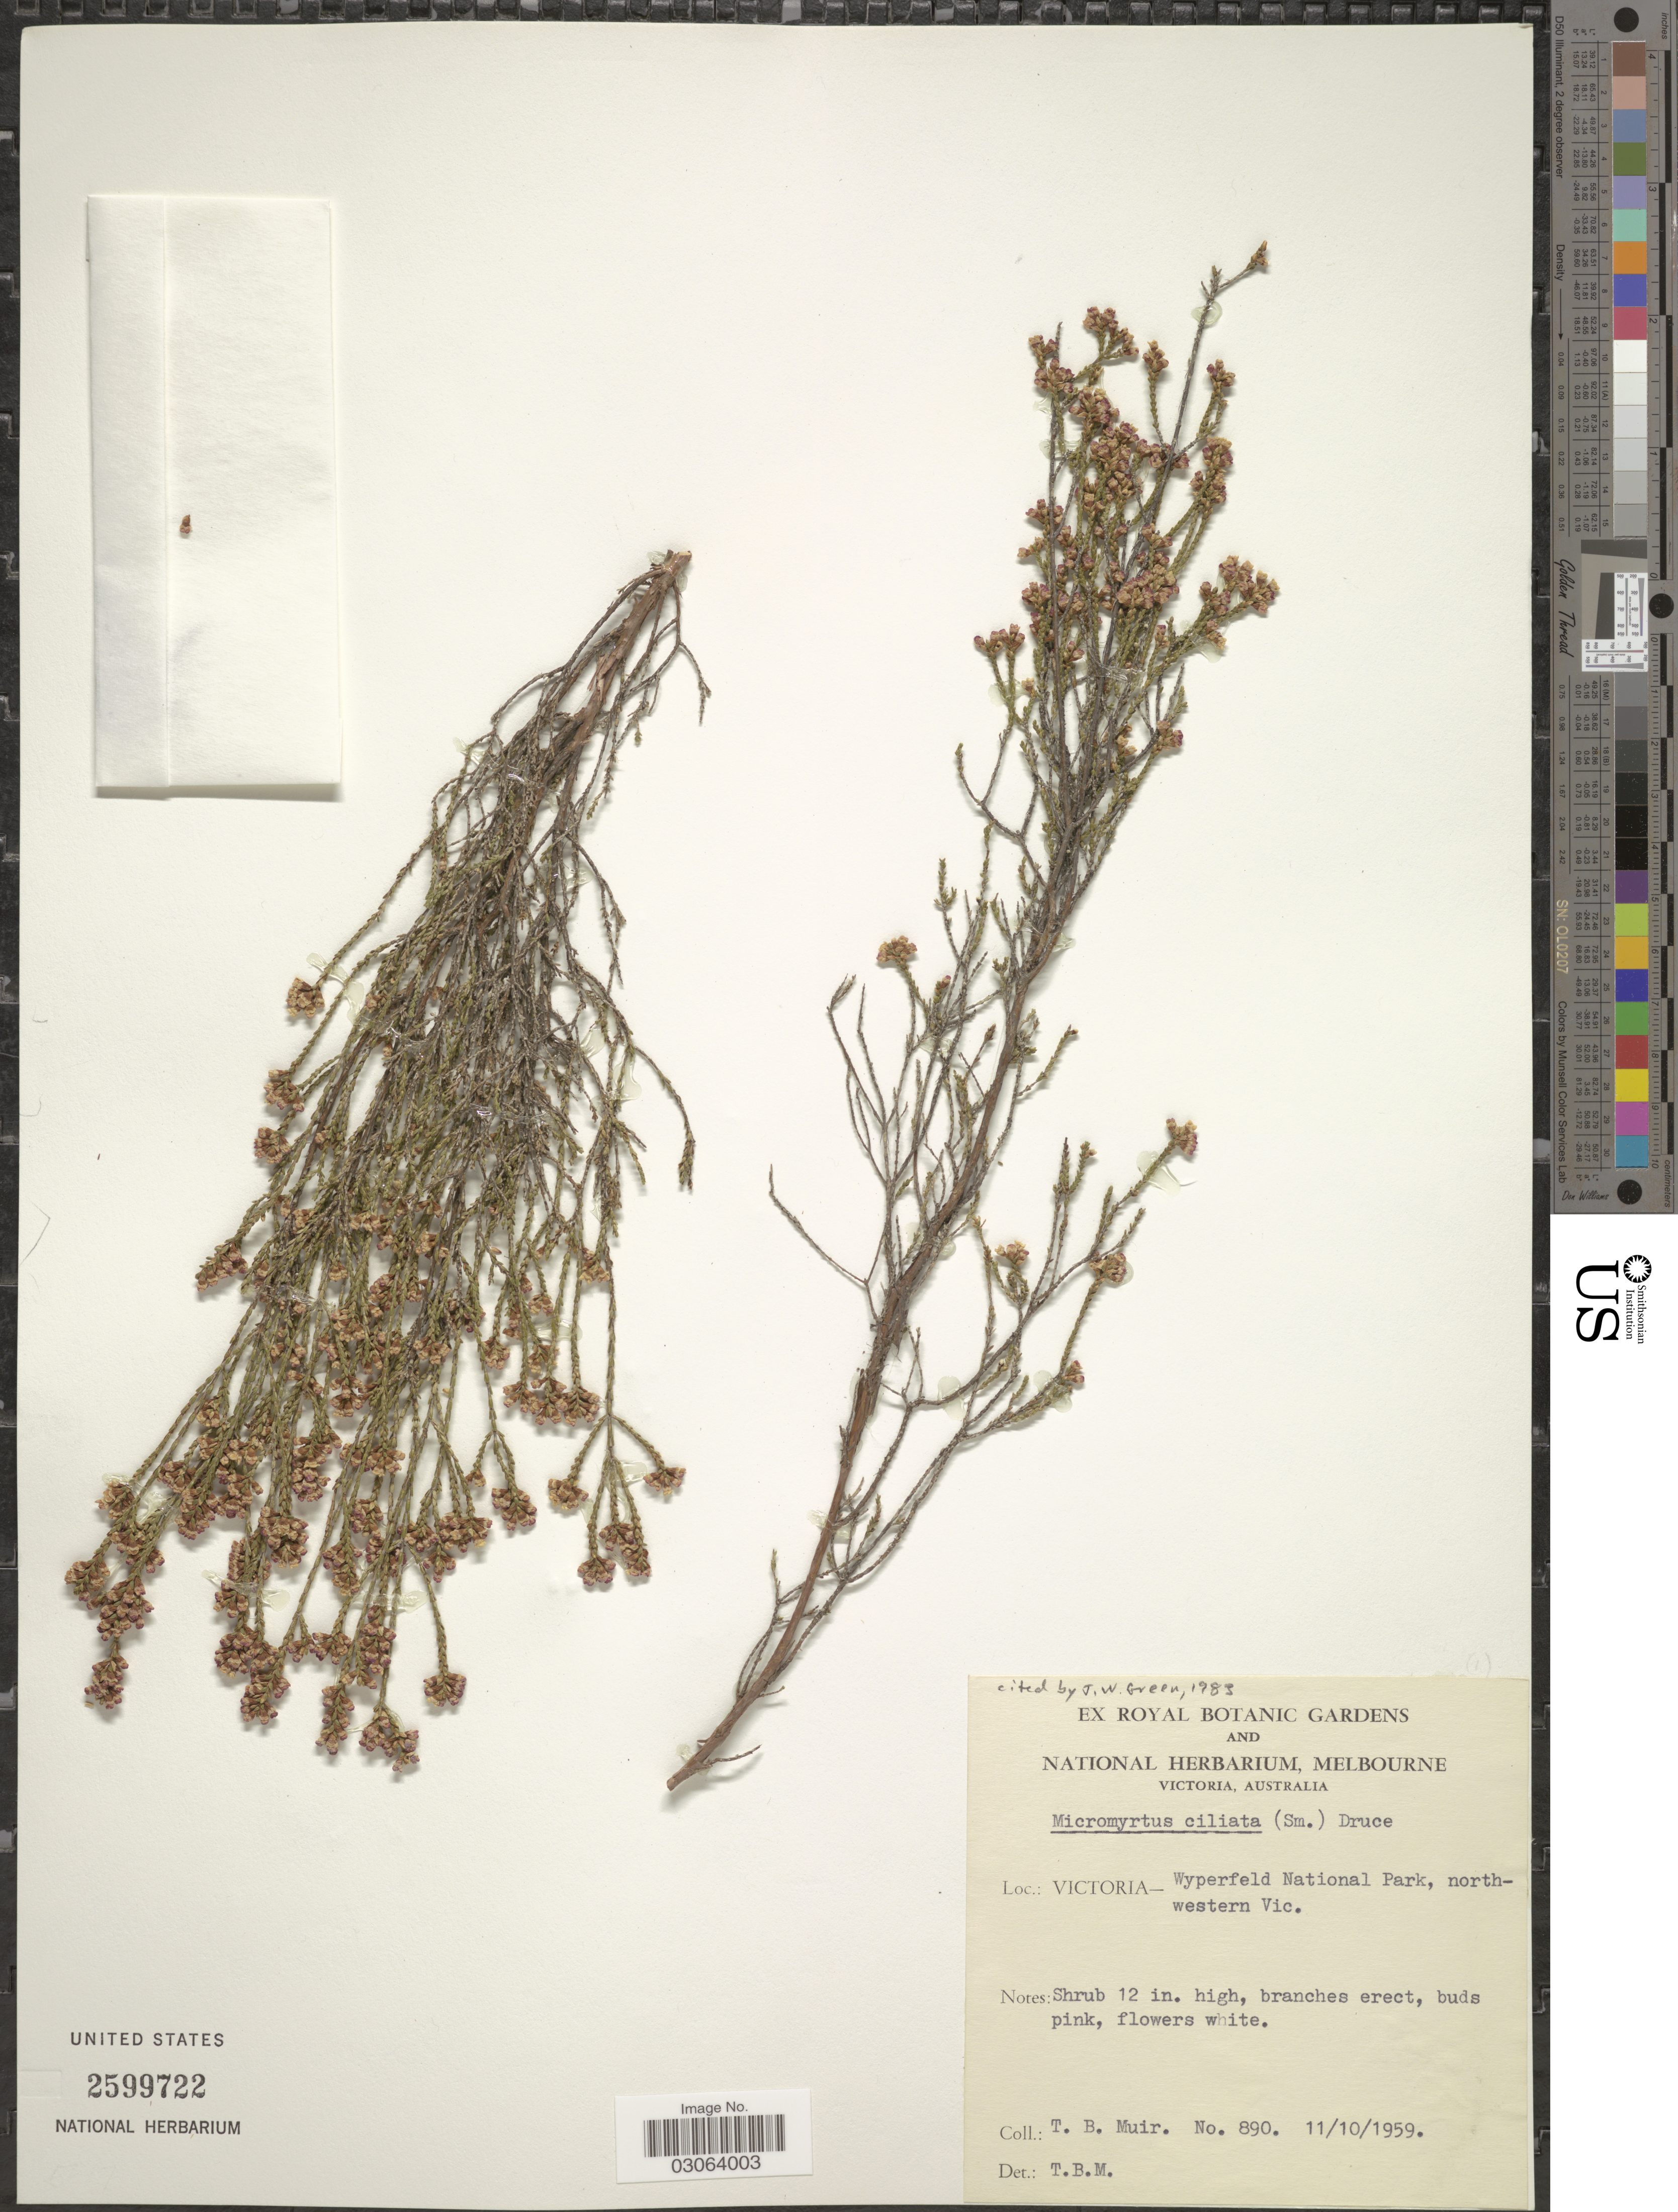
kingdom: Plantae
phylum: Tracheophyta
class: Magnoliopsida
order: Myrtales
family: Myrtaceae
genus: Micromyrtus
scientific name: Micromyrtus ciliata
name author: (Sm.) Druce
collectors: T. Muir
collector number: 890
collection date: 1959-10-11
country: Australia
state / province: Victoria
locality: Victoria, Wyperfeld National park, northwestern Vic.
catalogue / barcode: US 2599722